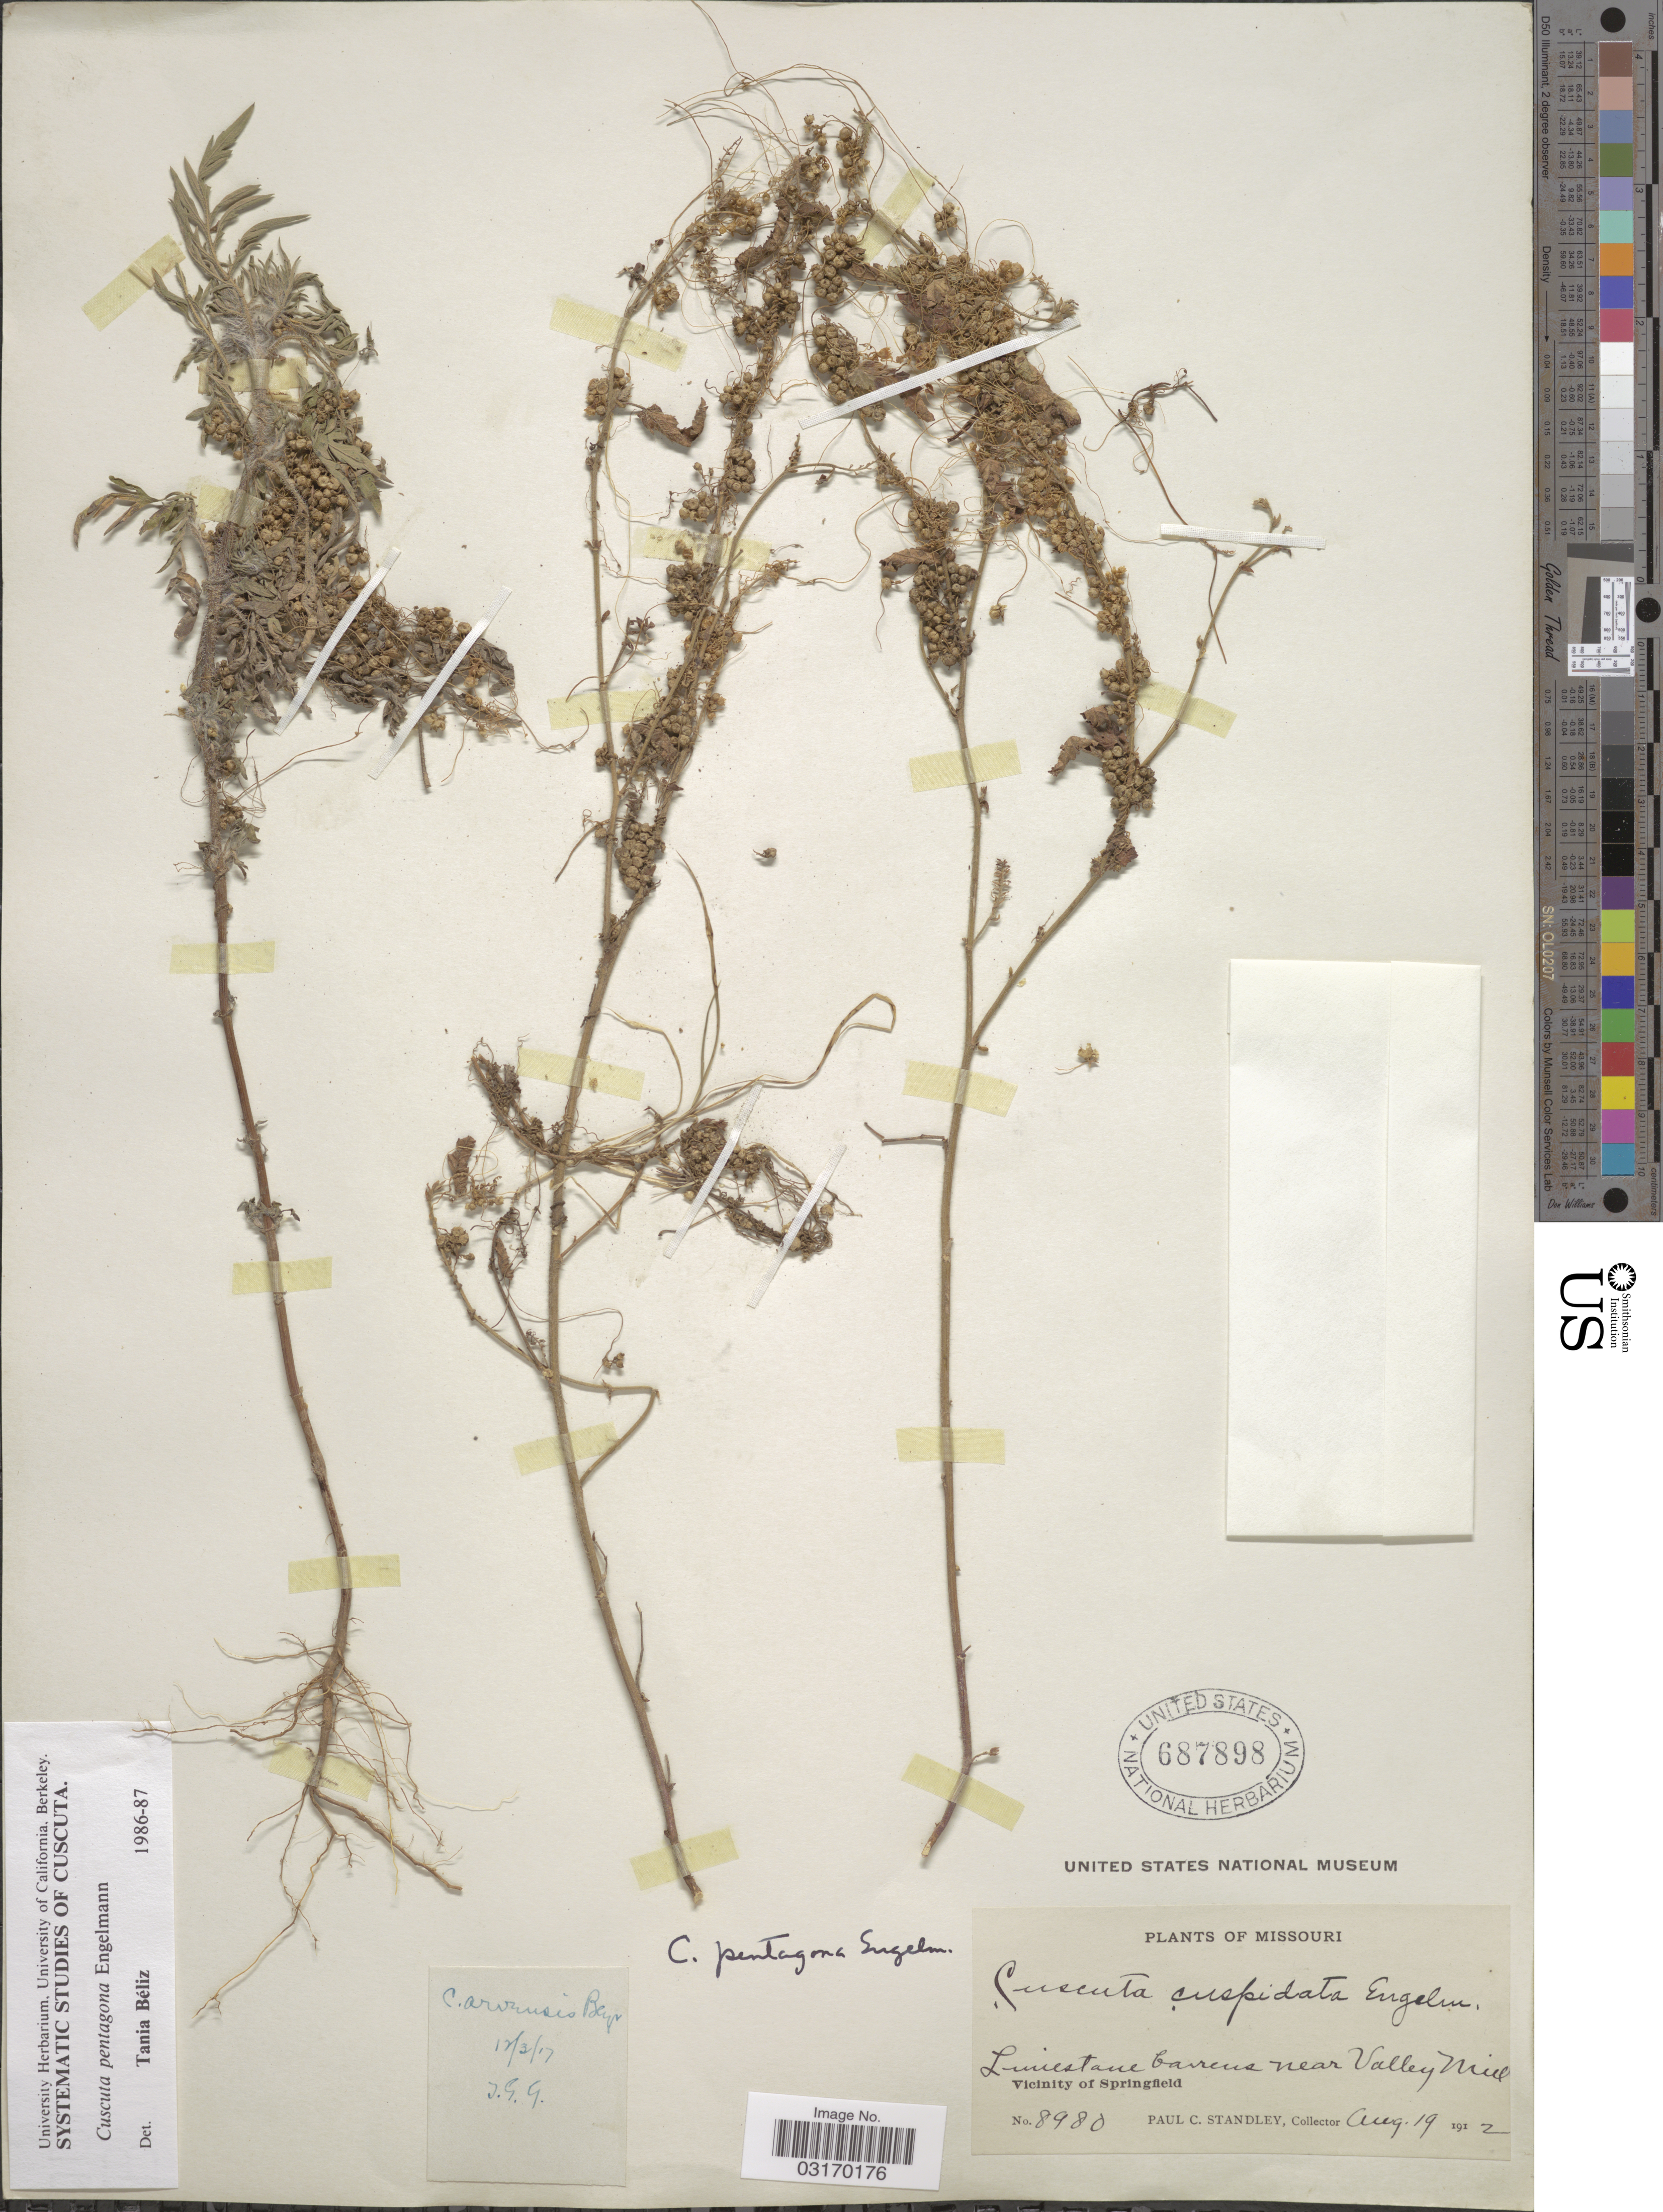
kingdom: Plantae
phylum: Tracheophyta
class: Magnoliopsida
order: Solanales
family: Convolvulaceae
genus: Cuscuta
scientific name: Cuscuta pentagona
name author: Engelm.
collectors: P. C. Standley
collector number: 8980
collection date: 1912-08-19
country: United States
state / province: Missouri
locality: Near Valley Mill Vicinity of Springfield.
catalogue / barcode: US 687898